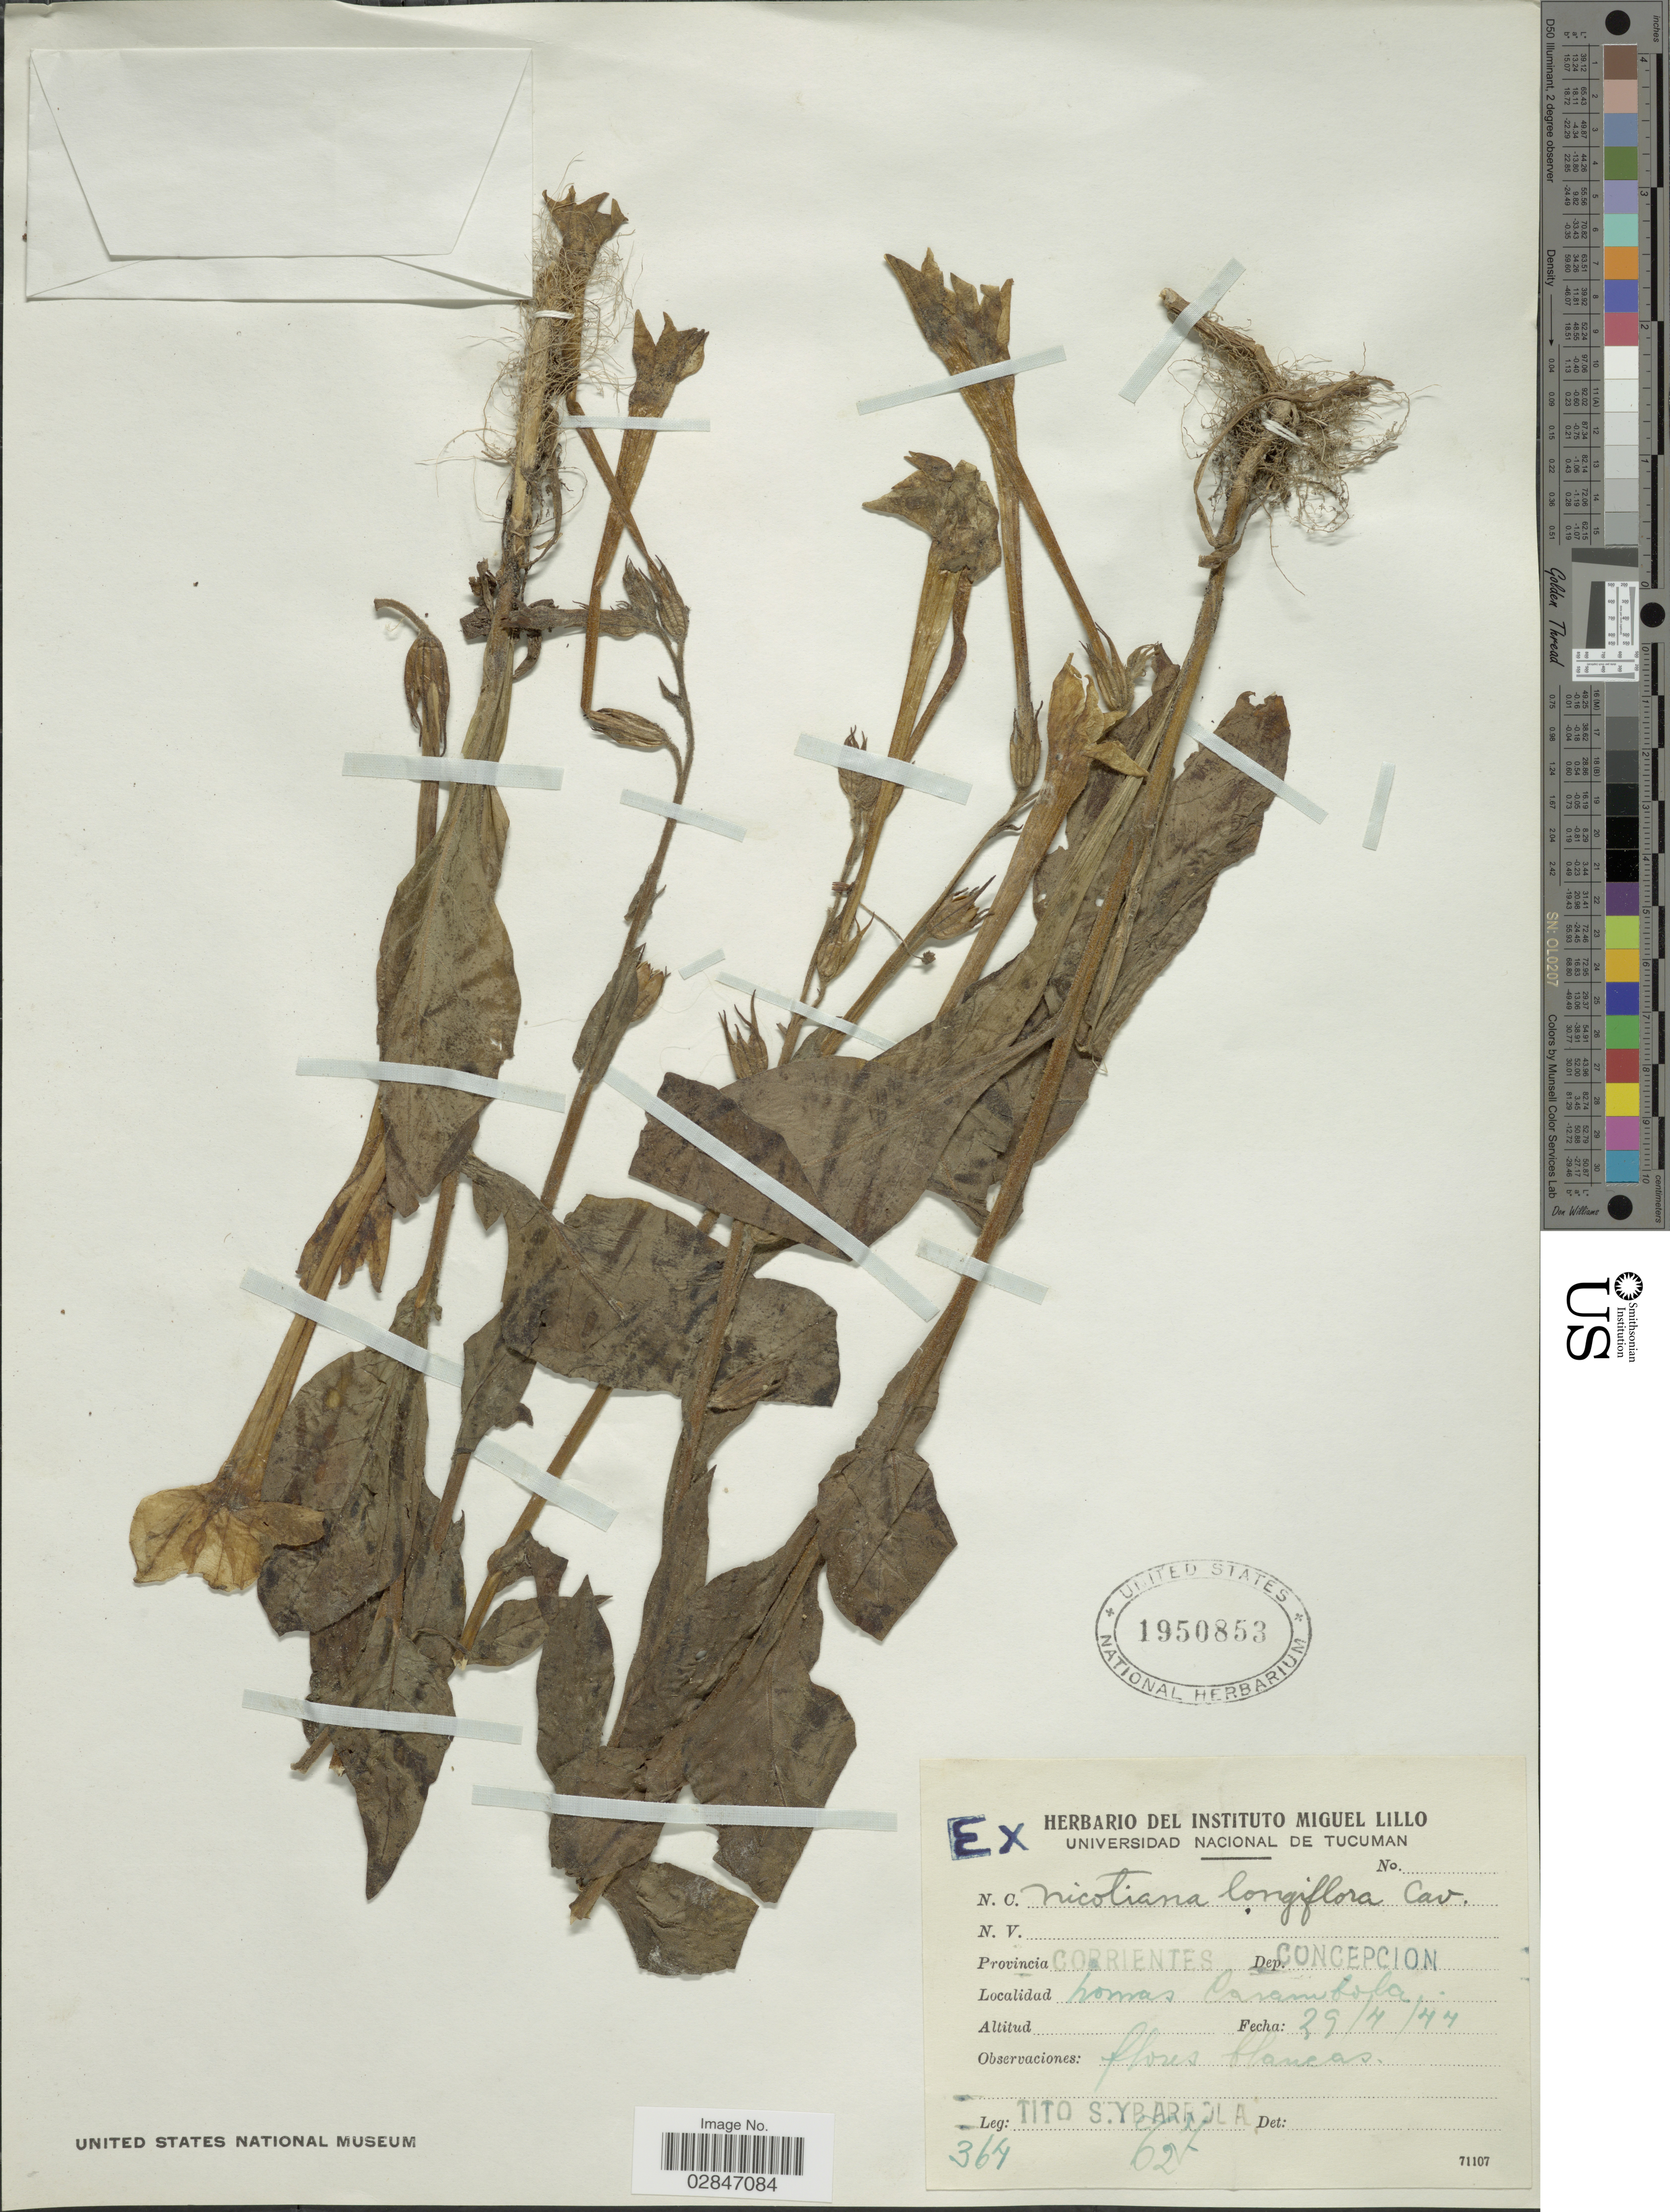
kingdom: Plantae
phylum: Tracheophyta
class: Magnoliopsida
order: Solanales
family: Solanaceae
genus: Nicotiana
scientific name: Nicotiana longiflora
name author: Cav.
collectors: T. Stybarrola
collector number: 364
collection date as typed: Transcribed d/m/y: 29/4/44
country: Argentina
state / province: Corrientes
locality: Provincia Corrientes, Dep. Concepcion, Lomas Carambola.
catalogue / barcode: US 1950853